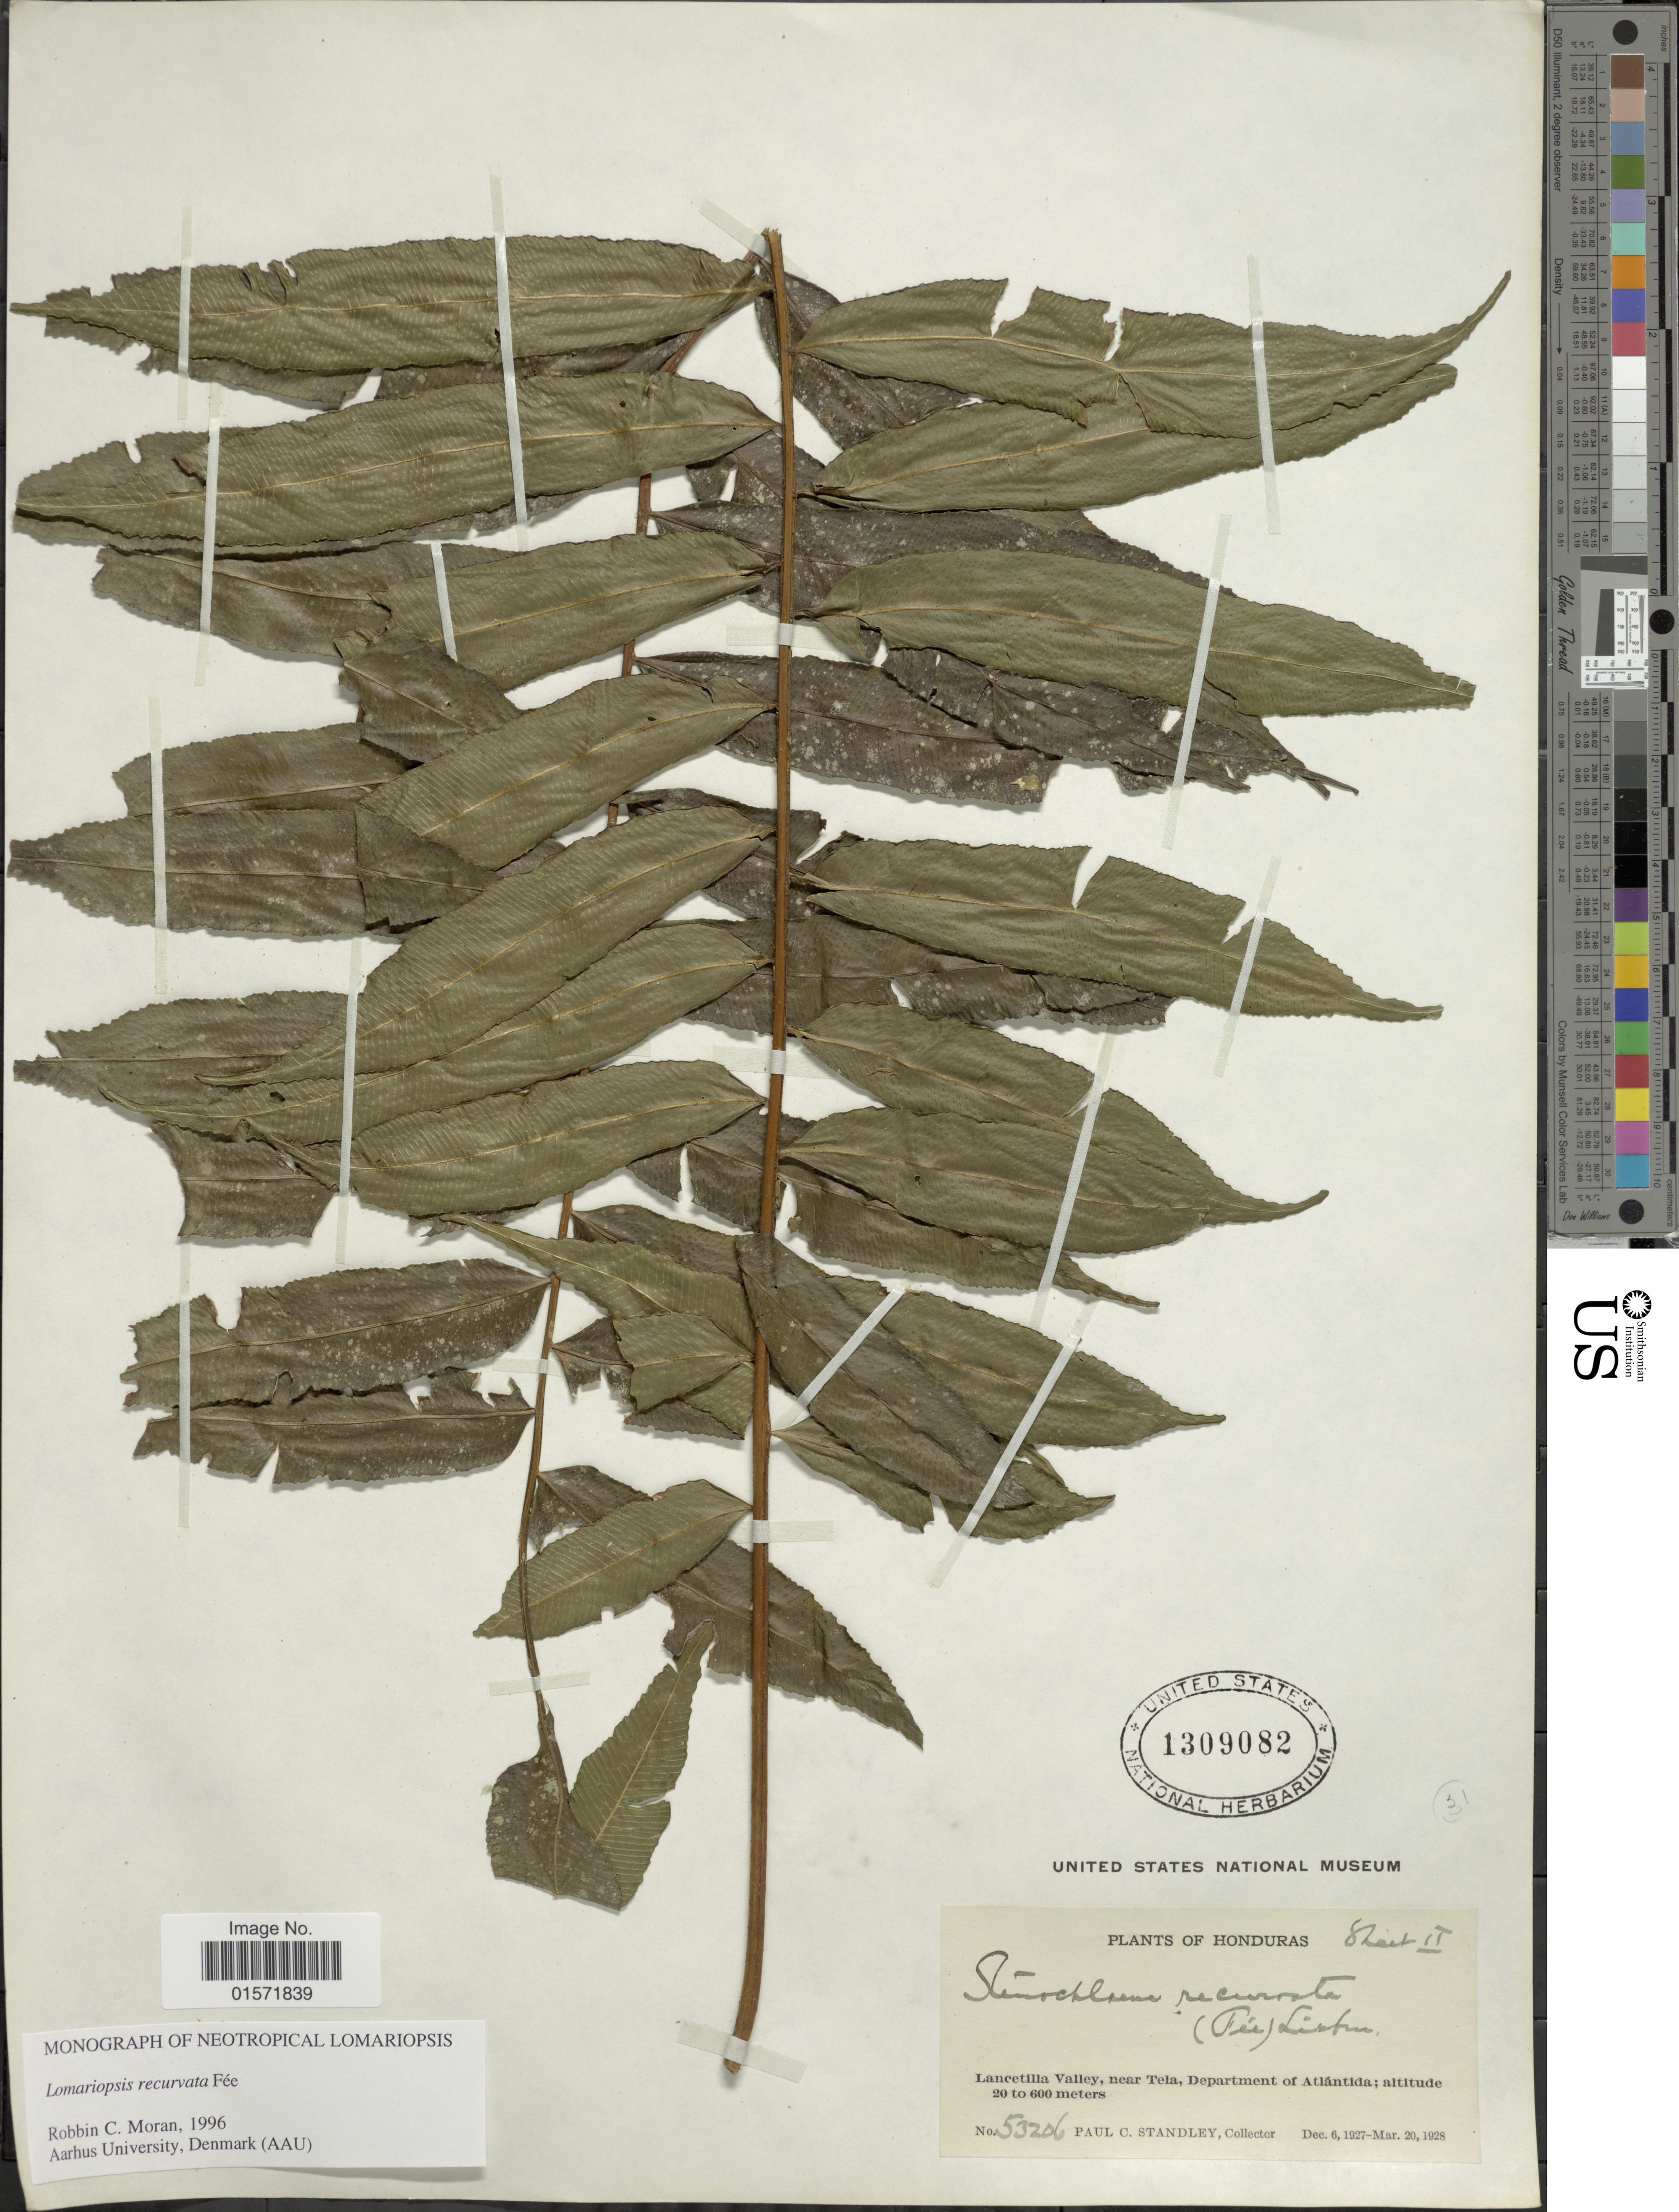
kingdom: Plantae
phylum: Tracheophyta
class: Polypodiopsida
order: Polypodiales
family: Lomariopsidaceae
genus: Lomariopsis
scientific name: Lomariopsis recurvata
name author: Fée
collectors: P. C. Standley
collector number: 53206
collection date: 1927-12-06/1928-03-20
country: Honduras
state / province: Atlántida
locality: Lancetilla Valley, near Tela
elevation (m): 20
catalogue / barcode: US 1309082